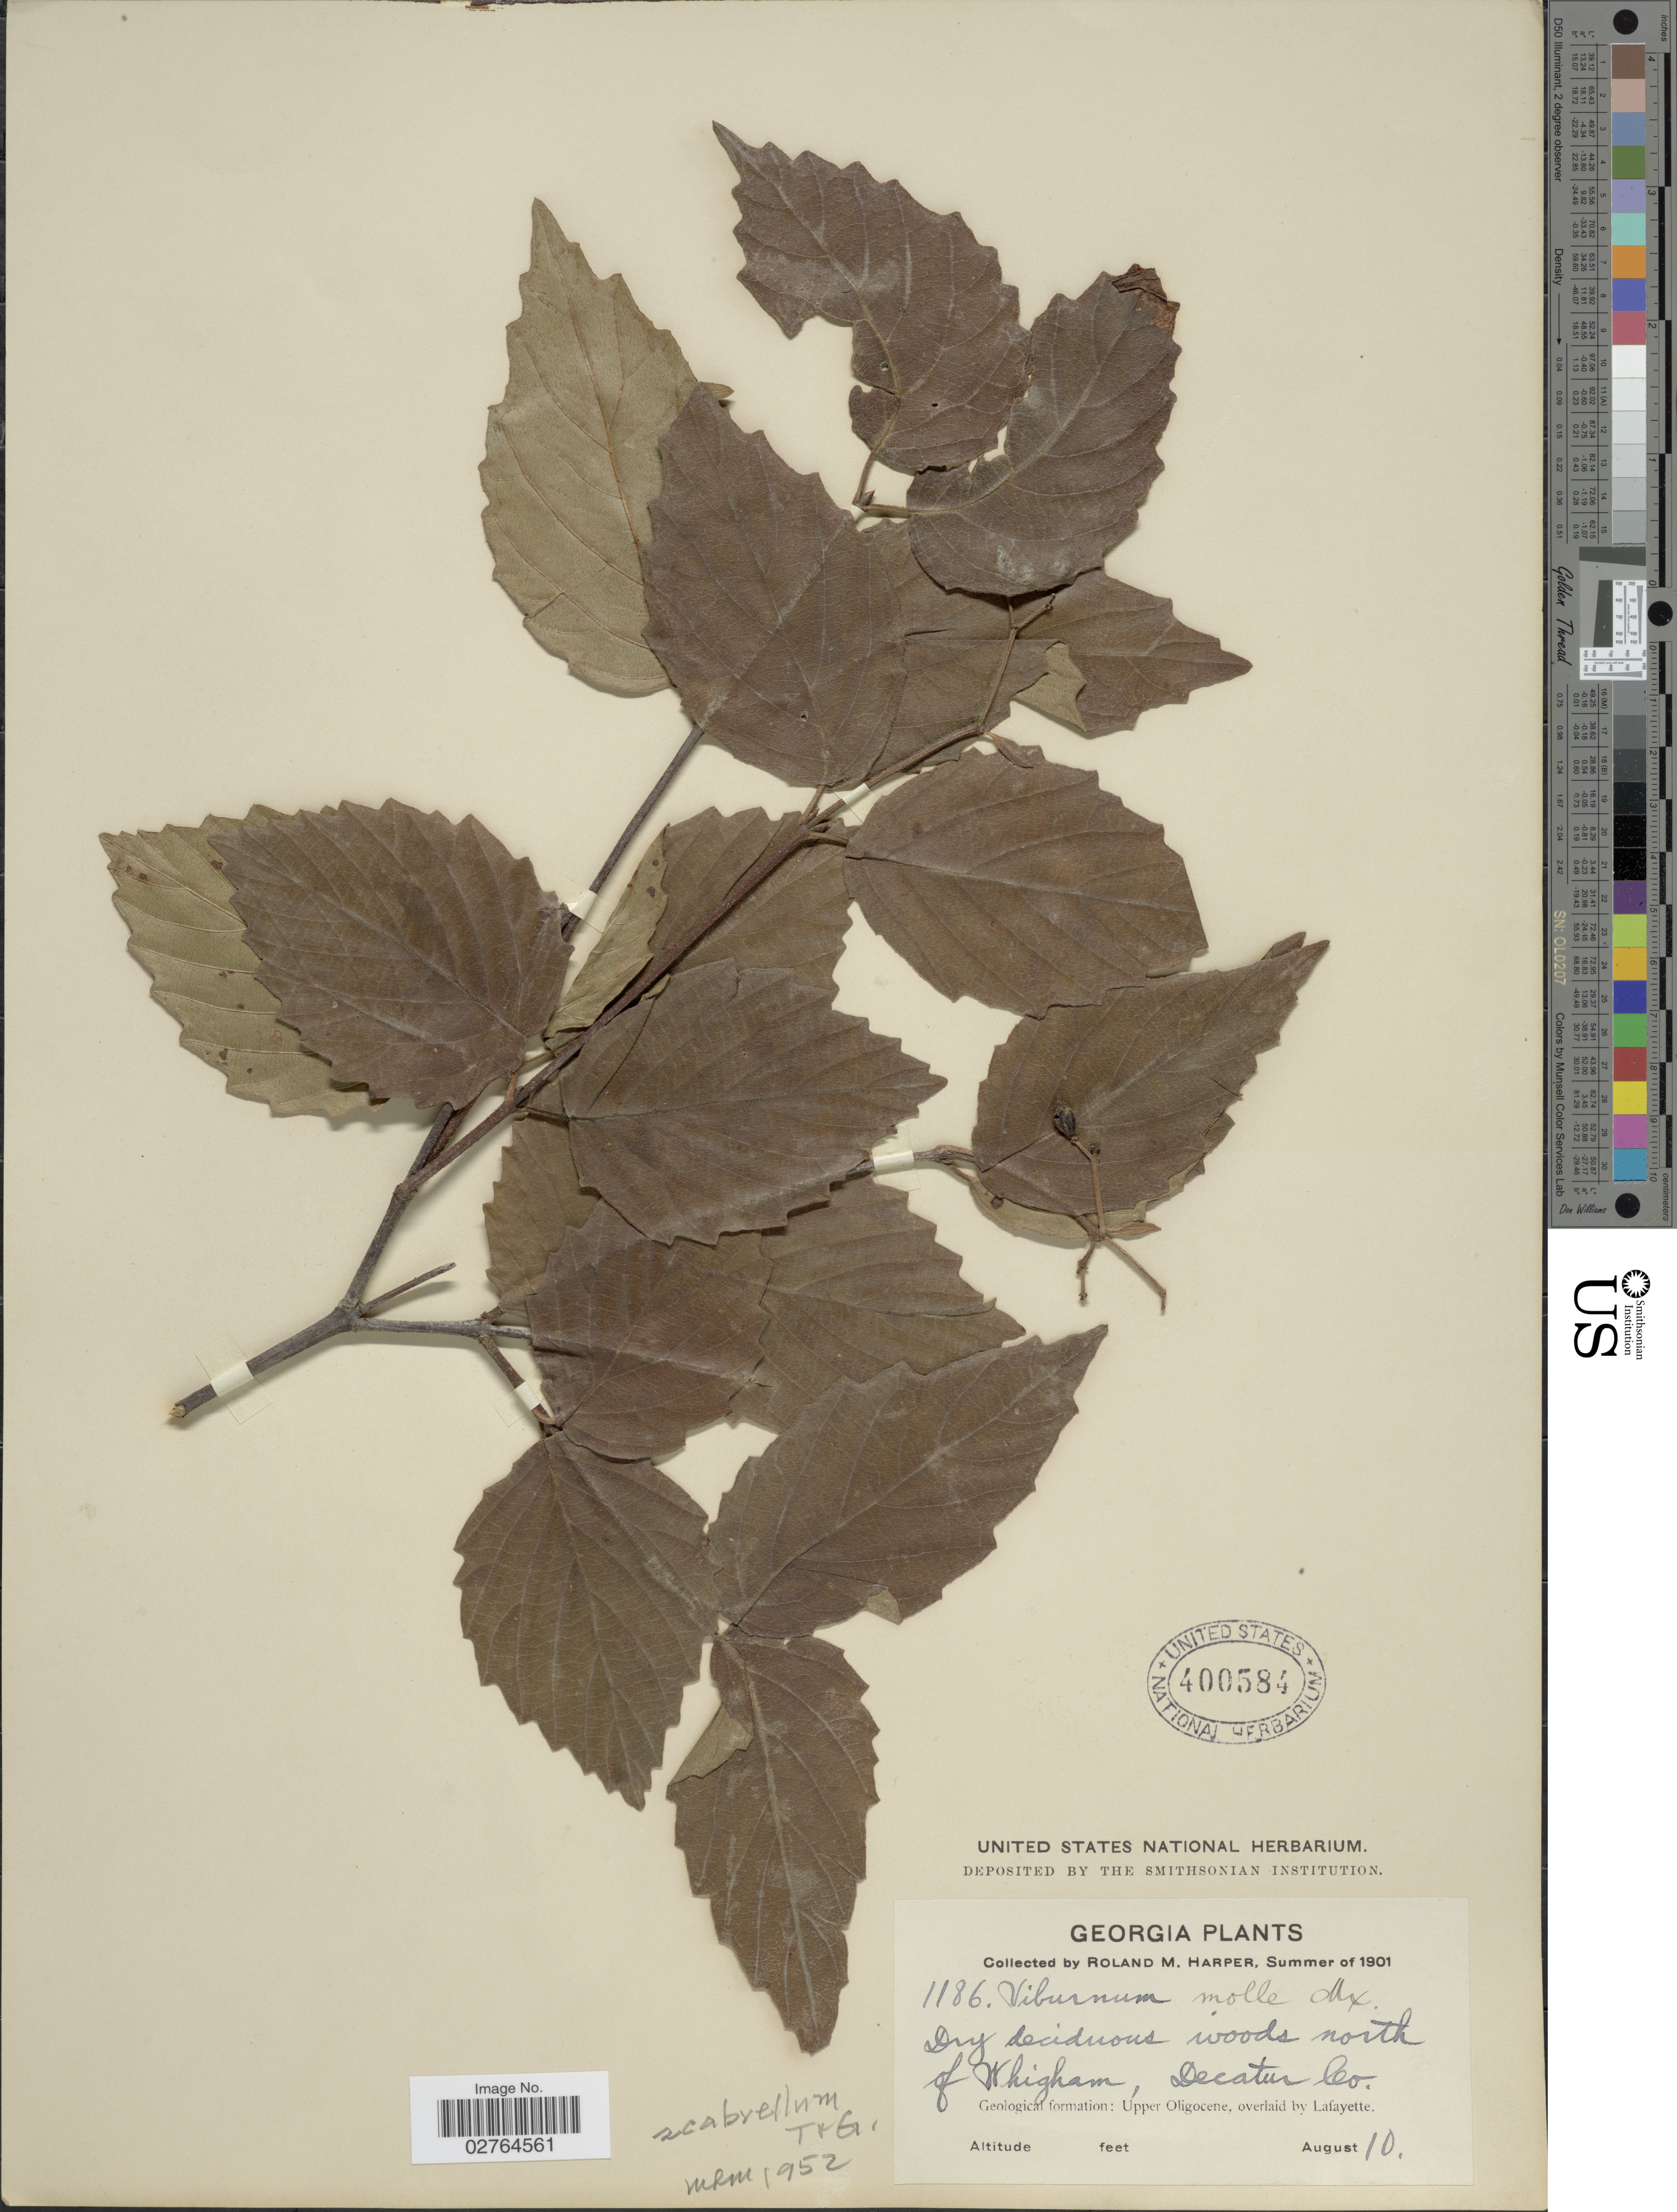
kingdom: Plantae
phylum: Tracheophyta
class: Magnoliopsida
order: Dipsacales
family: Viburnaceae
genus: Viburnum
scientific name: Viburnum scabrellum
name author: (Torr. & A. Gray) Chapm.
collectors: R. M. Harper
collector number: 1186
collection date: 1901-08-10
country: United States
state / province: Georgia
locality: Dry deciduous woods north of Whigham, Decatur Co. Geological formation: Upper Oligocene, overlaid by Lafayette.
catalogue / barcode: US 400584